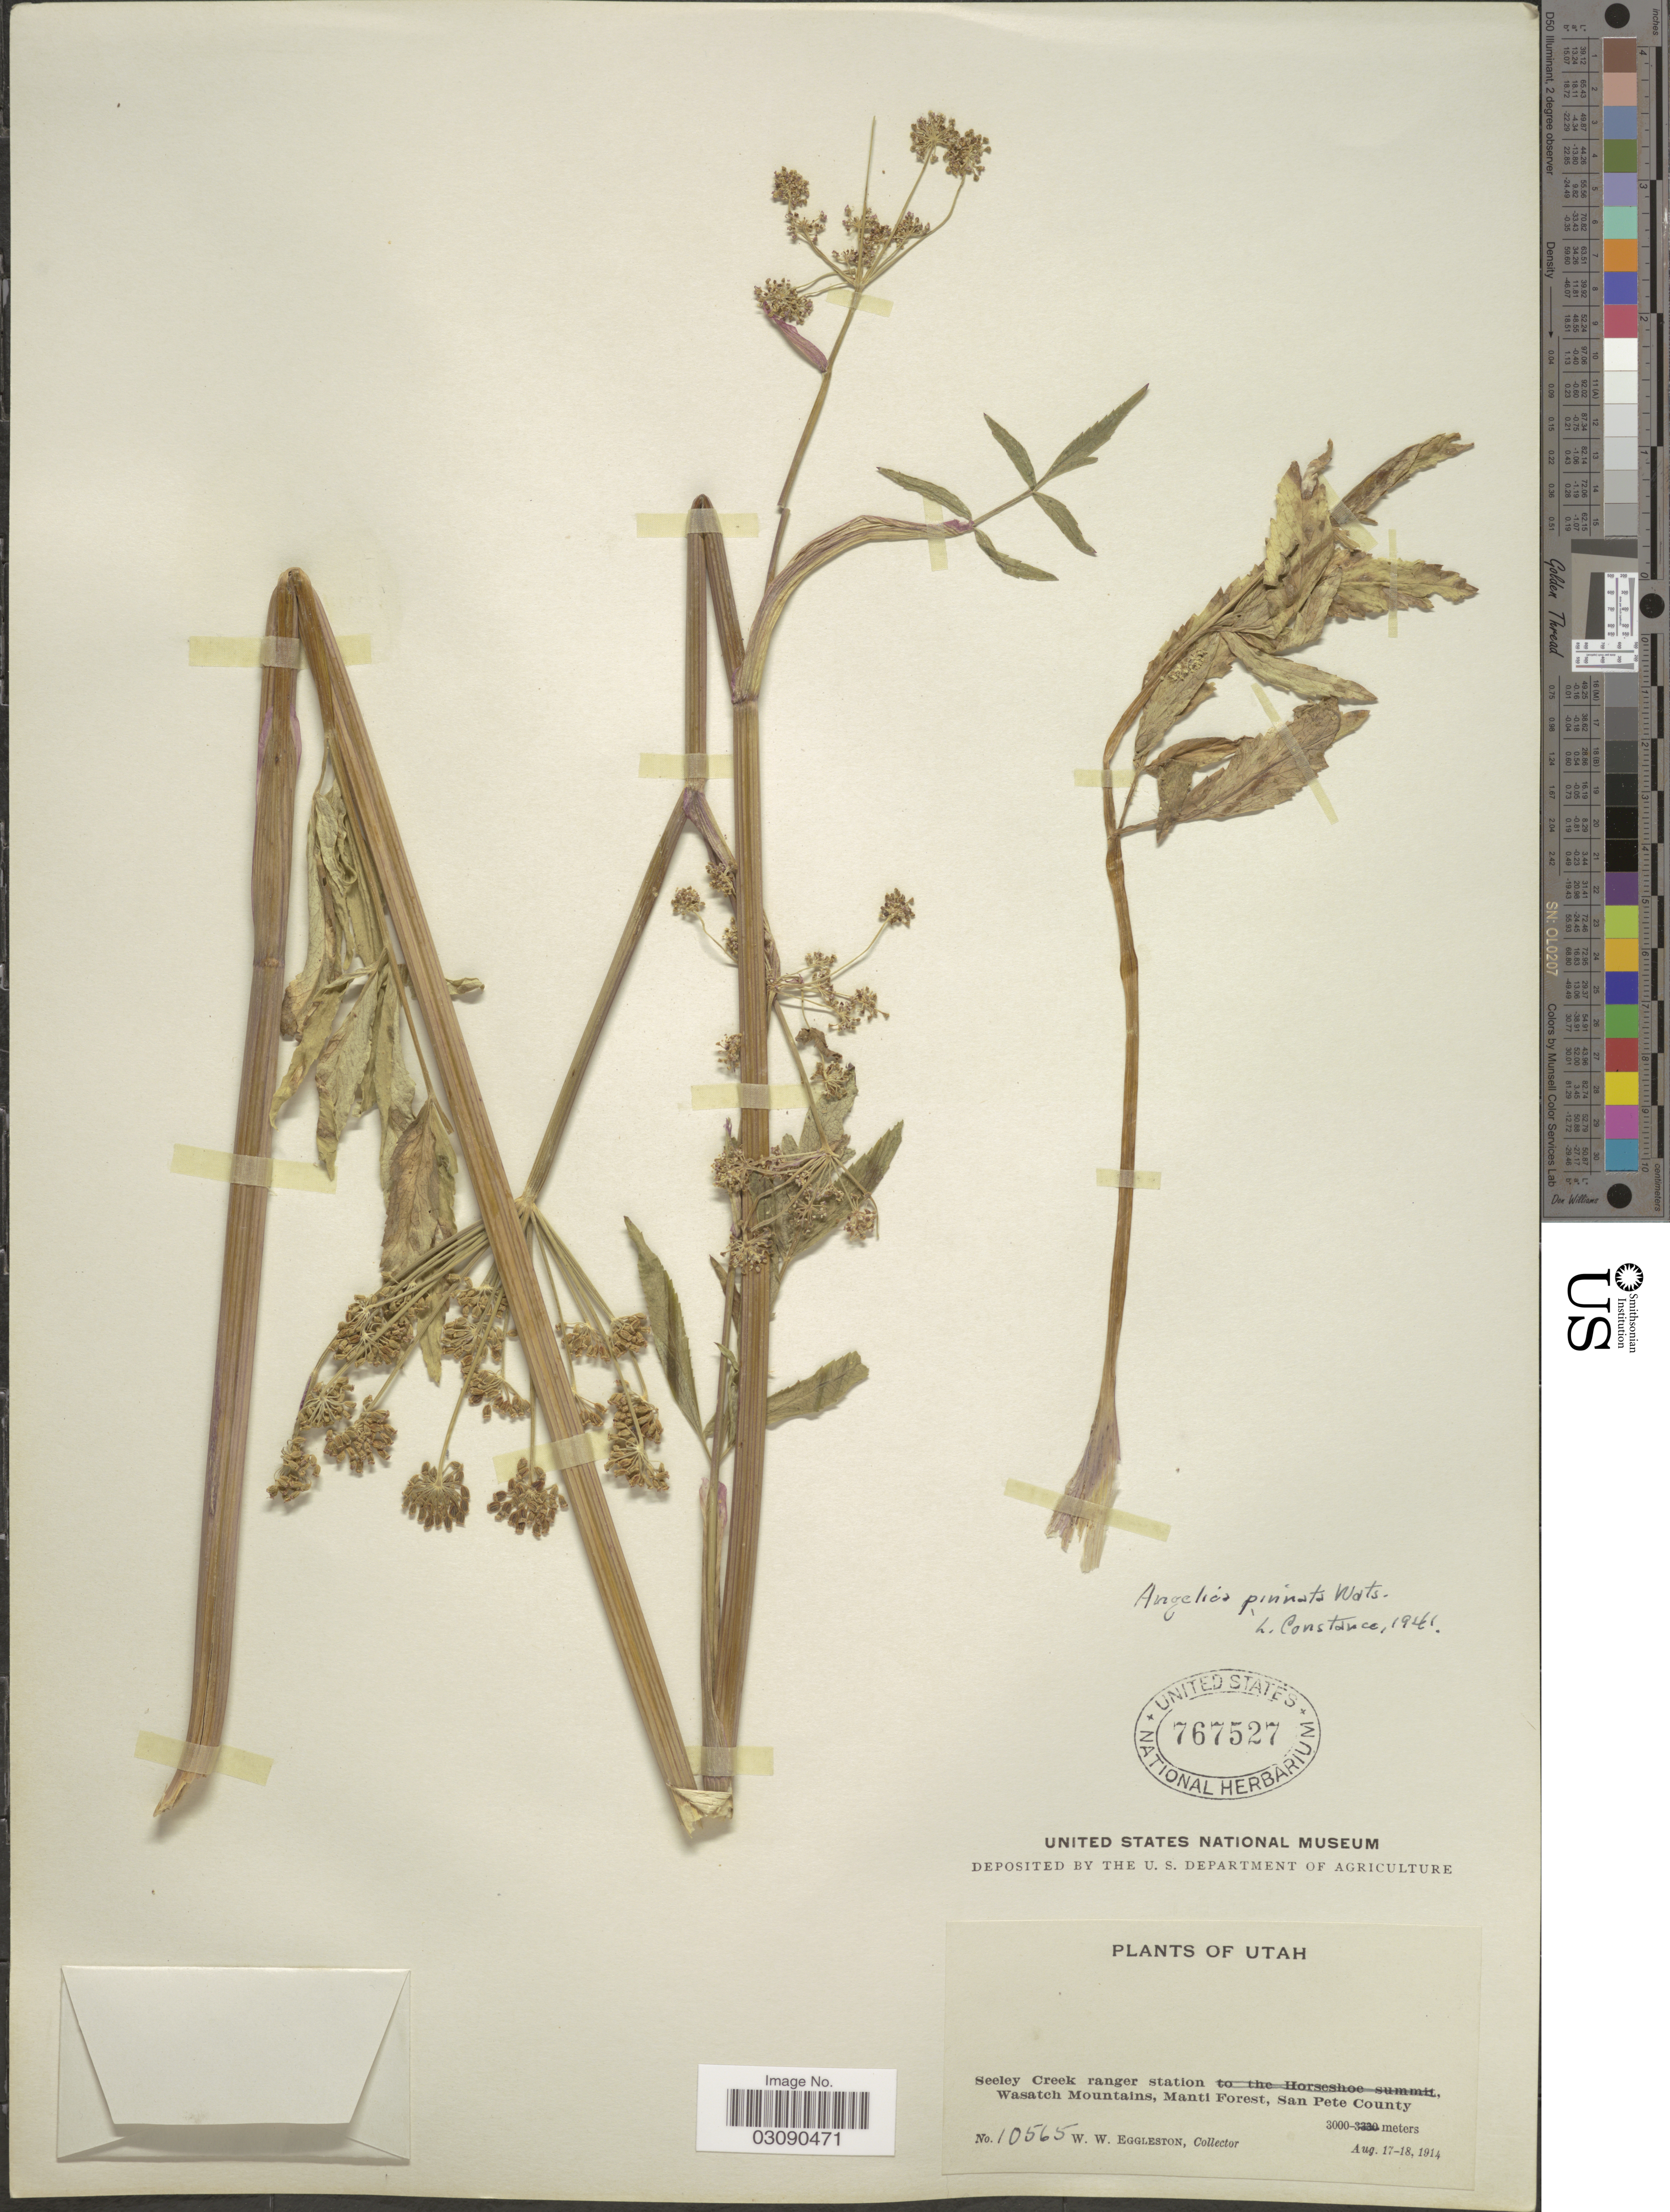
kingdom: Plantae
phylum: Tracheophyta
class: Magnoliopsida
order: Apiales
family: Apiaceae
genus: Angelica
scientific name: Angelica pinnata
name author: S. Watson in C. King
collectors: W. W. Eggleston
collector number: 10565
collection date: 1914-08-17/1914-08-18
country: United States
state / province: Utah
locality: Seeley Creek ranger station, Wasatch Mountains, Manti Forest, San Pete County.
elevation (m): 3000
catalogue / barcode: US 767527